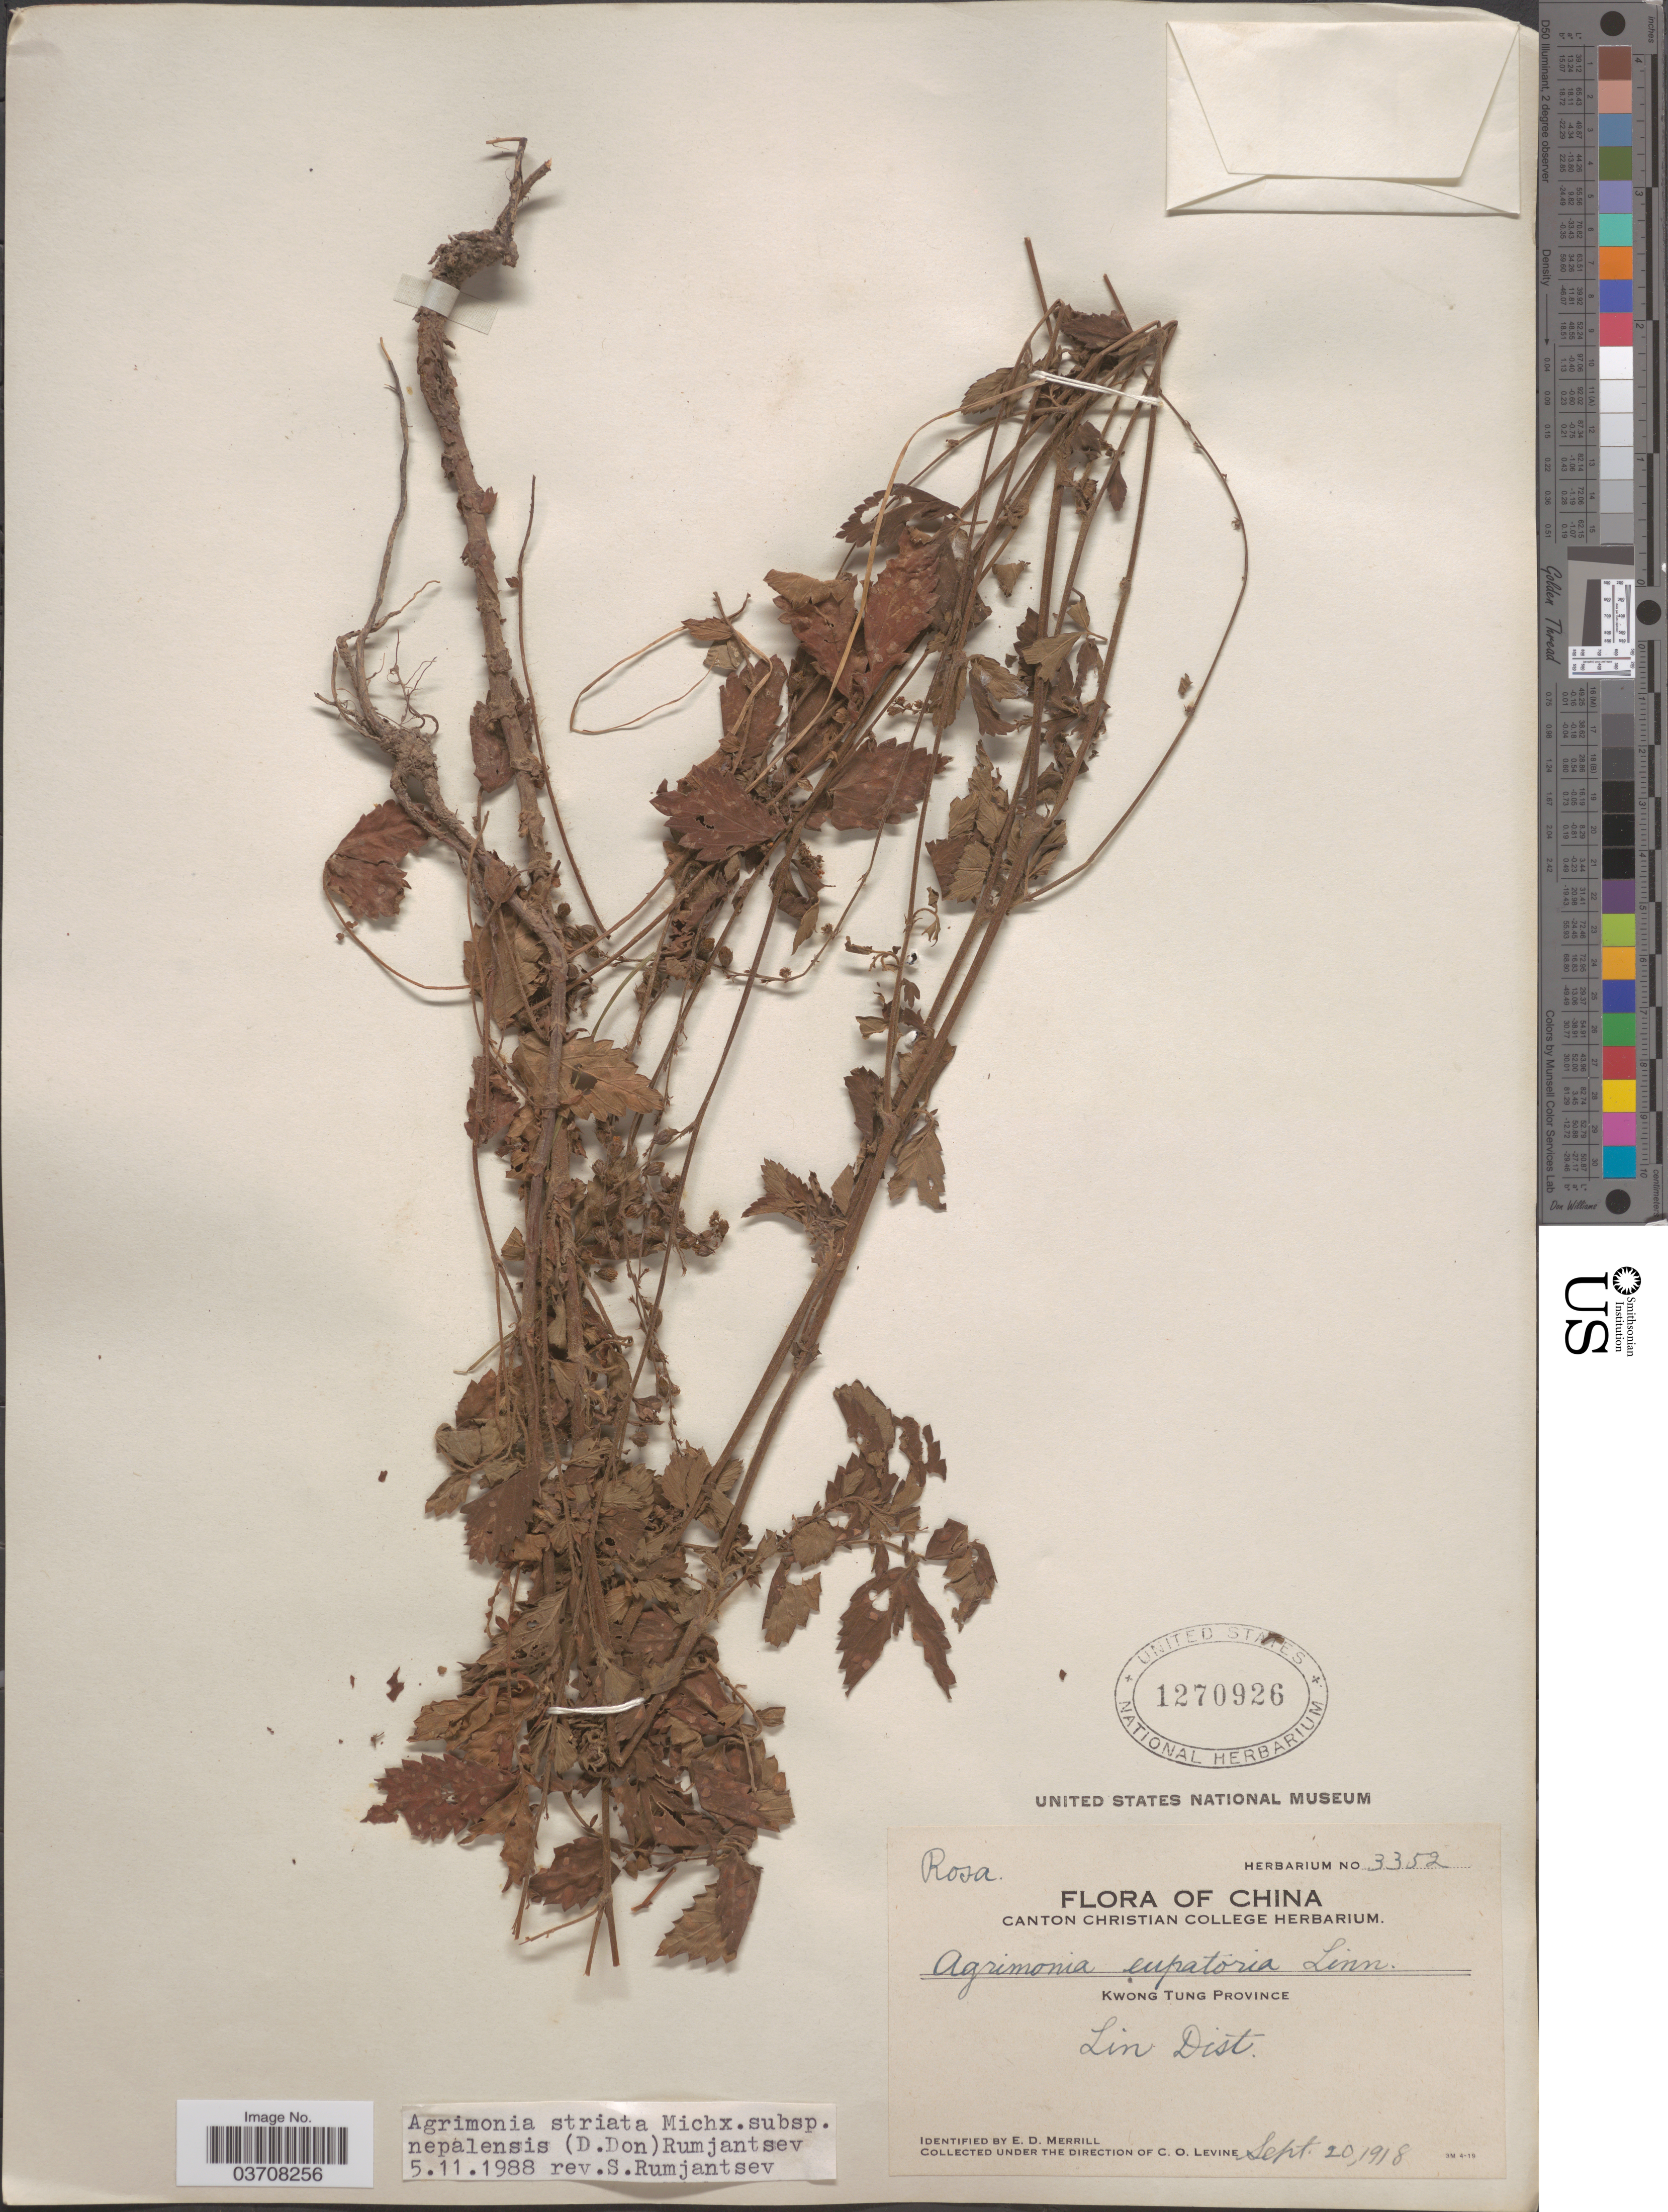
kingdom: Plantae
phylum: Tracheophyta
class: Magnoliopsida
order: Rosales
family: Rosaceae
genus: Agrimonia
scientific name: Agrimonia striata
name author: Michx.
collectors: C. O. Levine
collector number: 3352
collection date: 1918-09-20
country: China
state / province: Guangdong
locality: Kwong Tung Province. Lin Dist.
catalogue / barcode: US 1270926